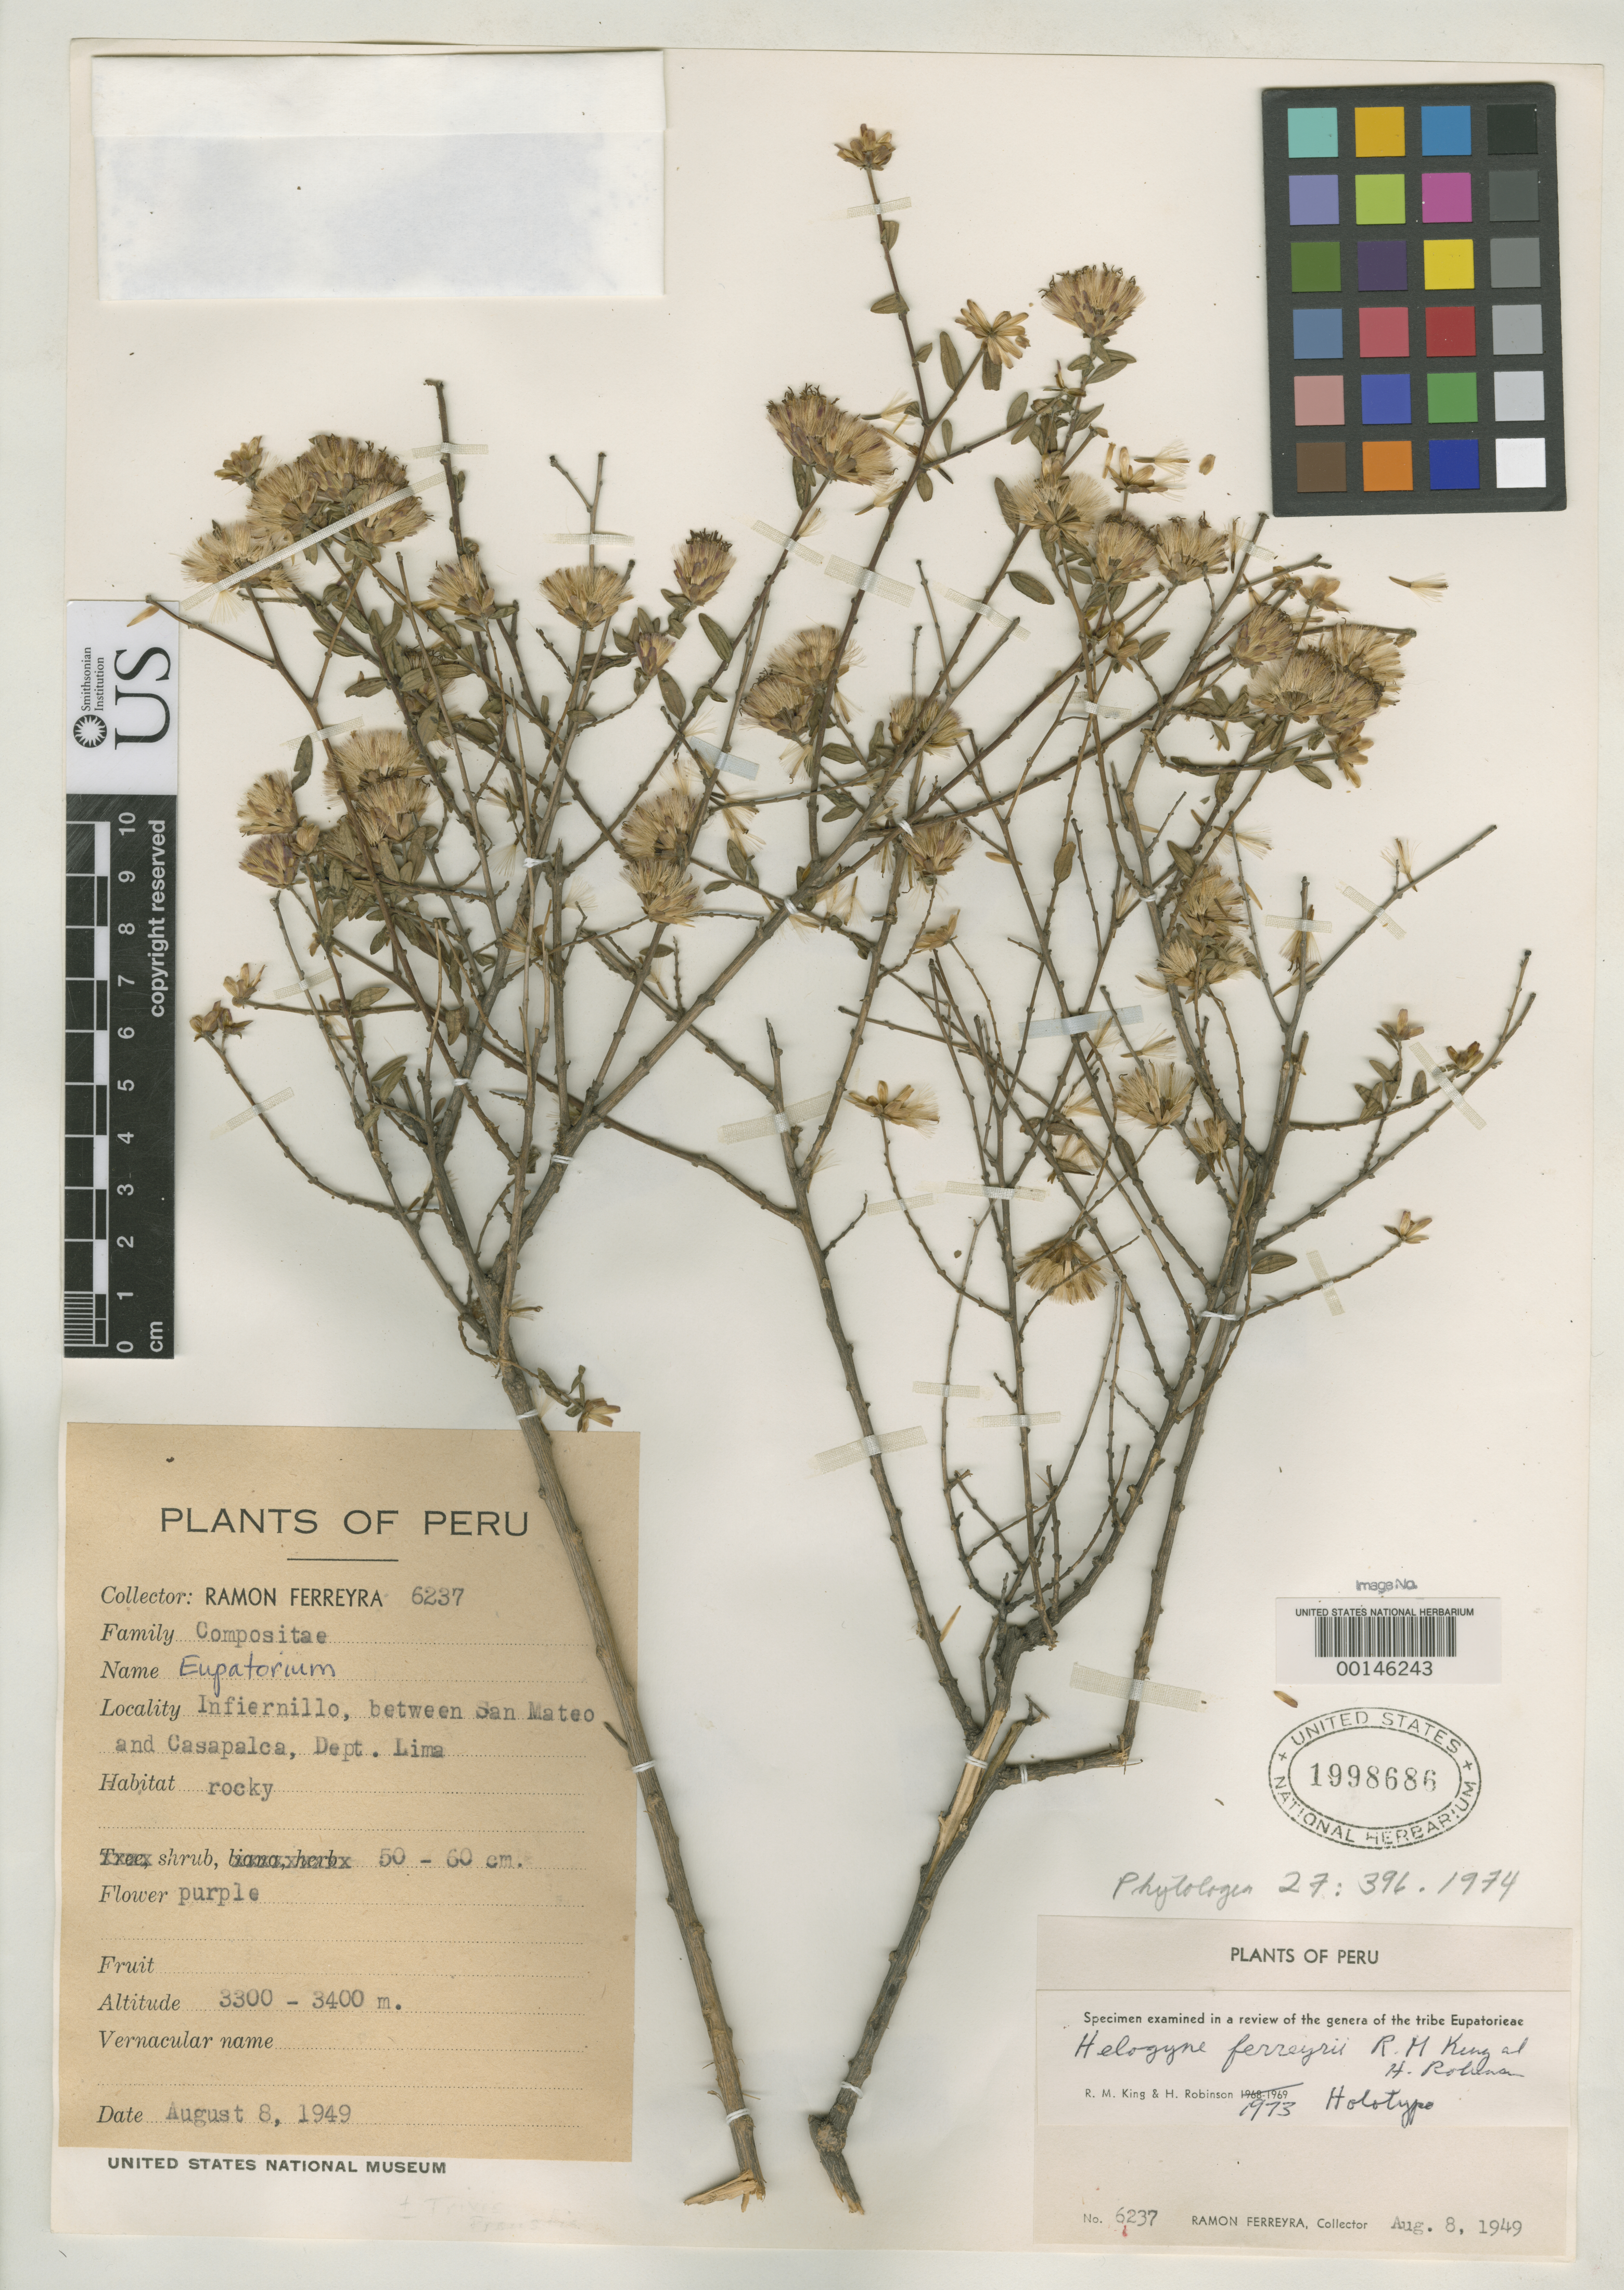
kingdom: Plantae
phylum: Tracheophyta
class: Magnoliopsida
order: Asterales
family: Asteraceae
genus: Helogyne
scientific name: Helogyne ferreyrae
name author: R.M. King & H. Rob.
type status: Holotype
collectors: R. A. Ferreyra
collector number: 6237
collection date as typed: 08 Aug 1949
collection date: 1949-08-08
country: Peru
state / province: Lima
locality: Puente Infiernillo, between San Mateo and Rio Blanco, Central Highway Lima-Huancayo, Prov. Huarochiri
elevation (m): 3300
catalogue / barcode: US 1998686